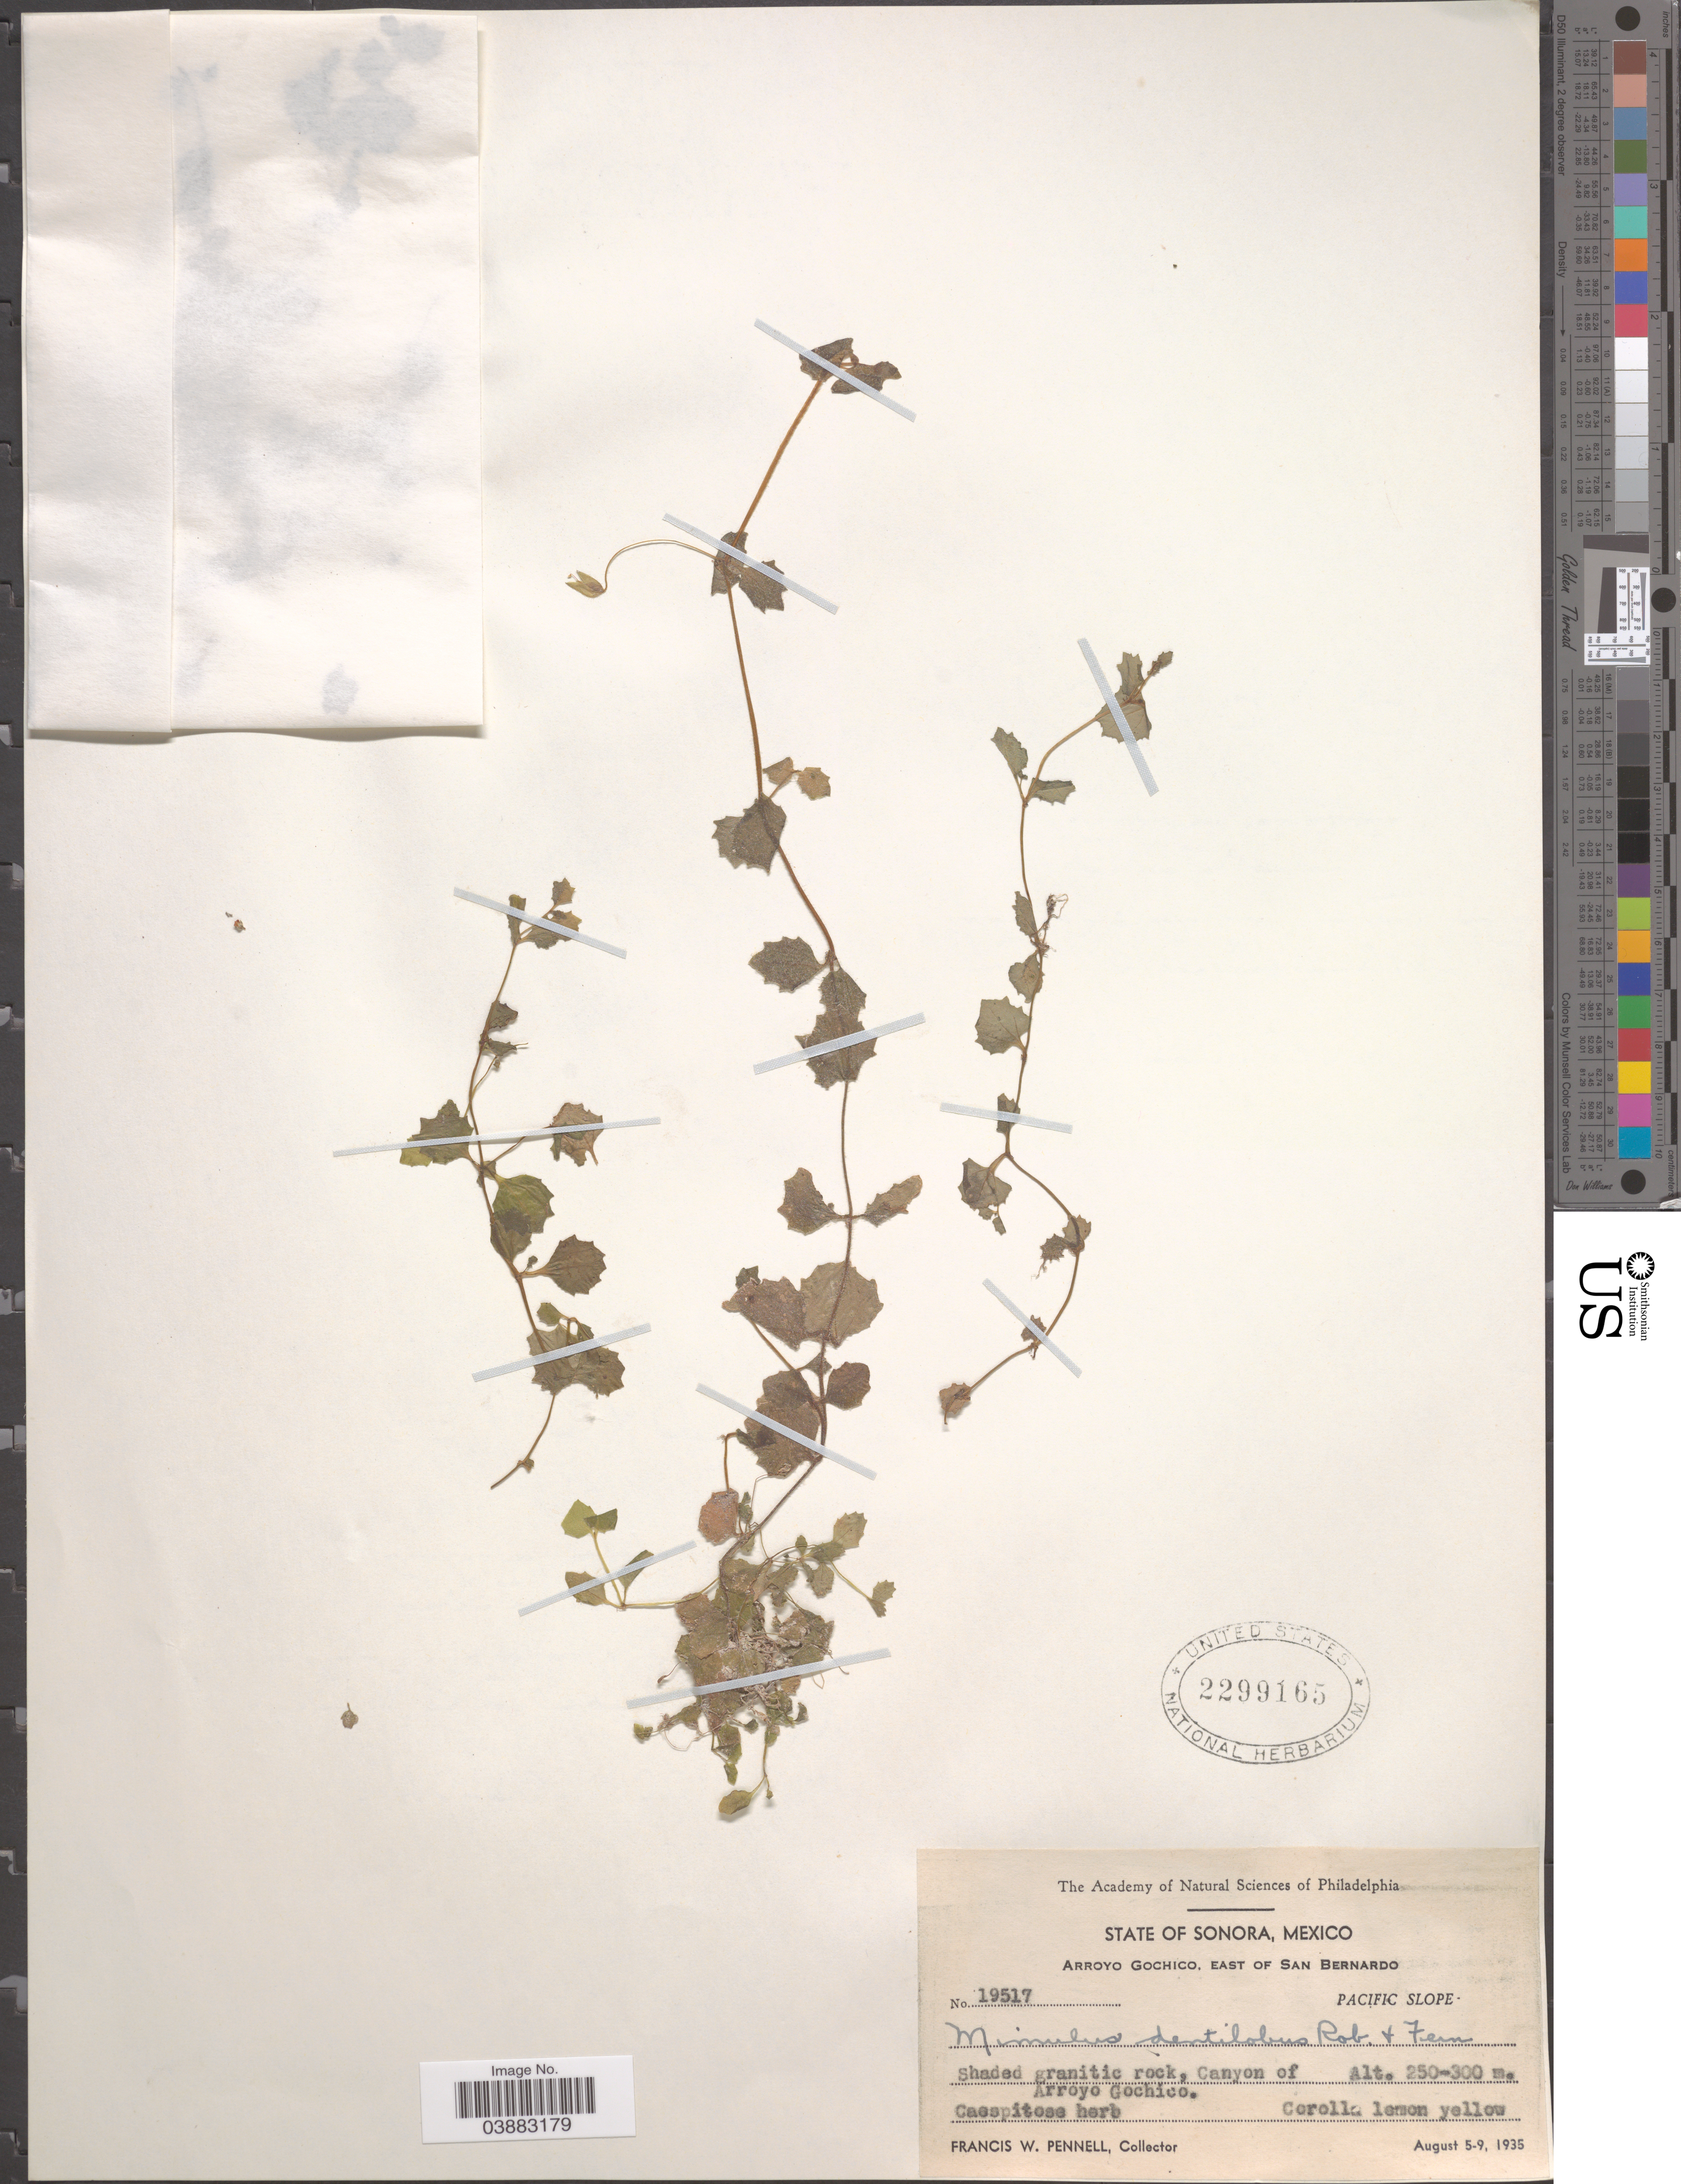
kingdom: Plantae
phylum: Tracheophyta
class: Magnoliopsida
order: Lamiales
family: Phrymaceae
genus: Mimulus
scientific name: Mimulus dentilobus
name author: B.L. Rob. & Fernald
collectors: F. W. Pennell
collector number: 19517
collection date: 1935-08-05/1935-08-09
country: Mexico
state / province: Sonora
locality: Arroyo Gochico, East of San Bernardo. Pacific Slope. Shaded granitic rock, Canyon of Arroyo Gochico.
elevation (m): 250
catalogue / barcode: US 2299165